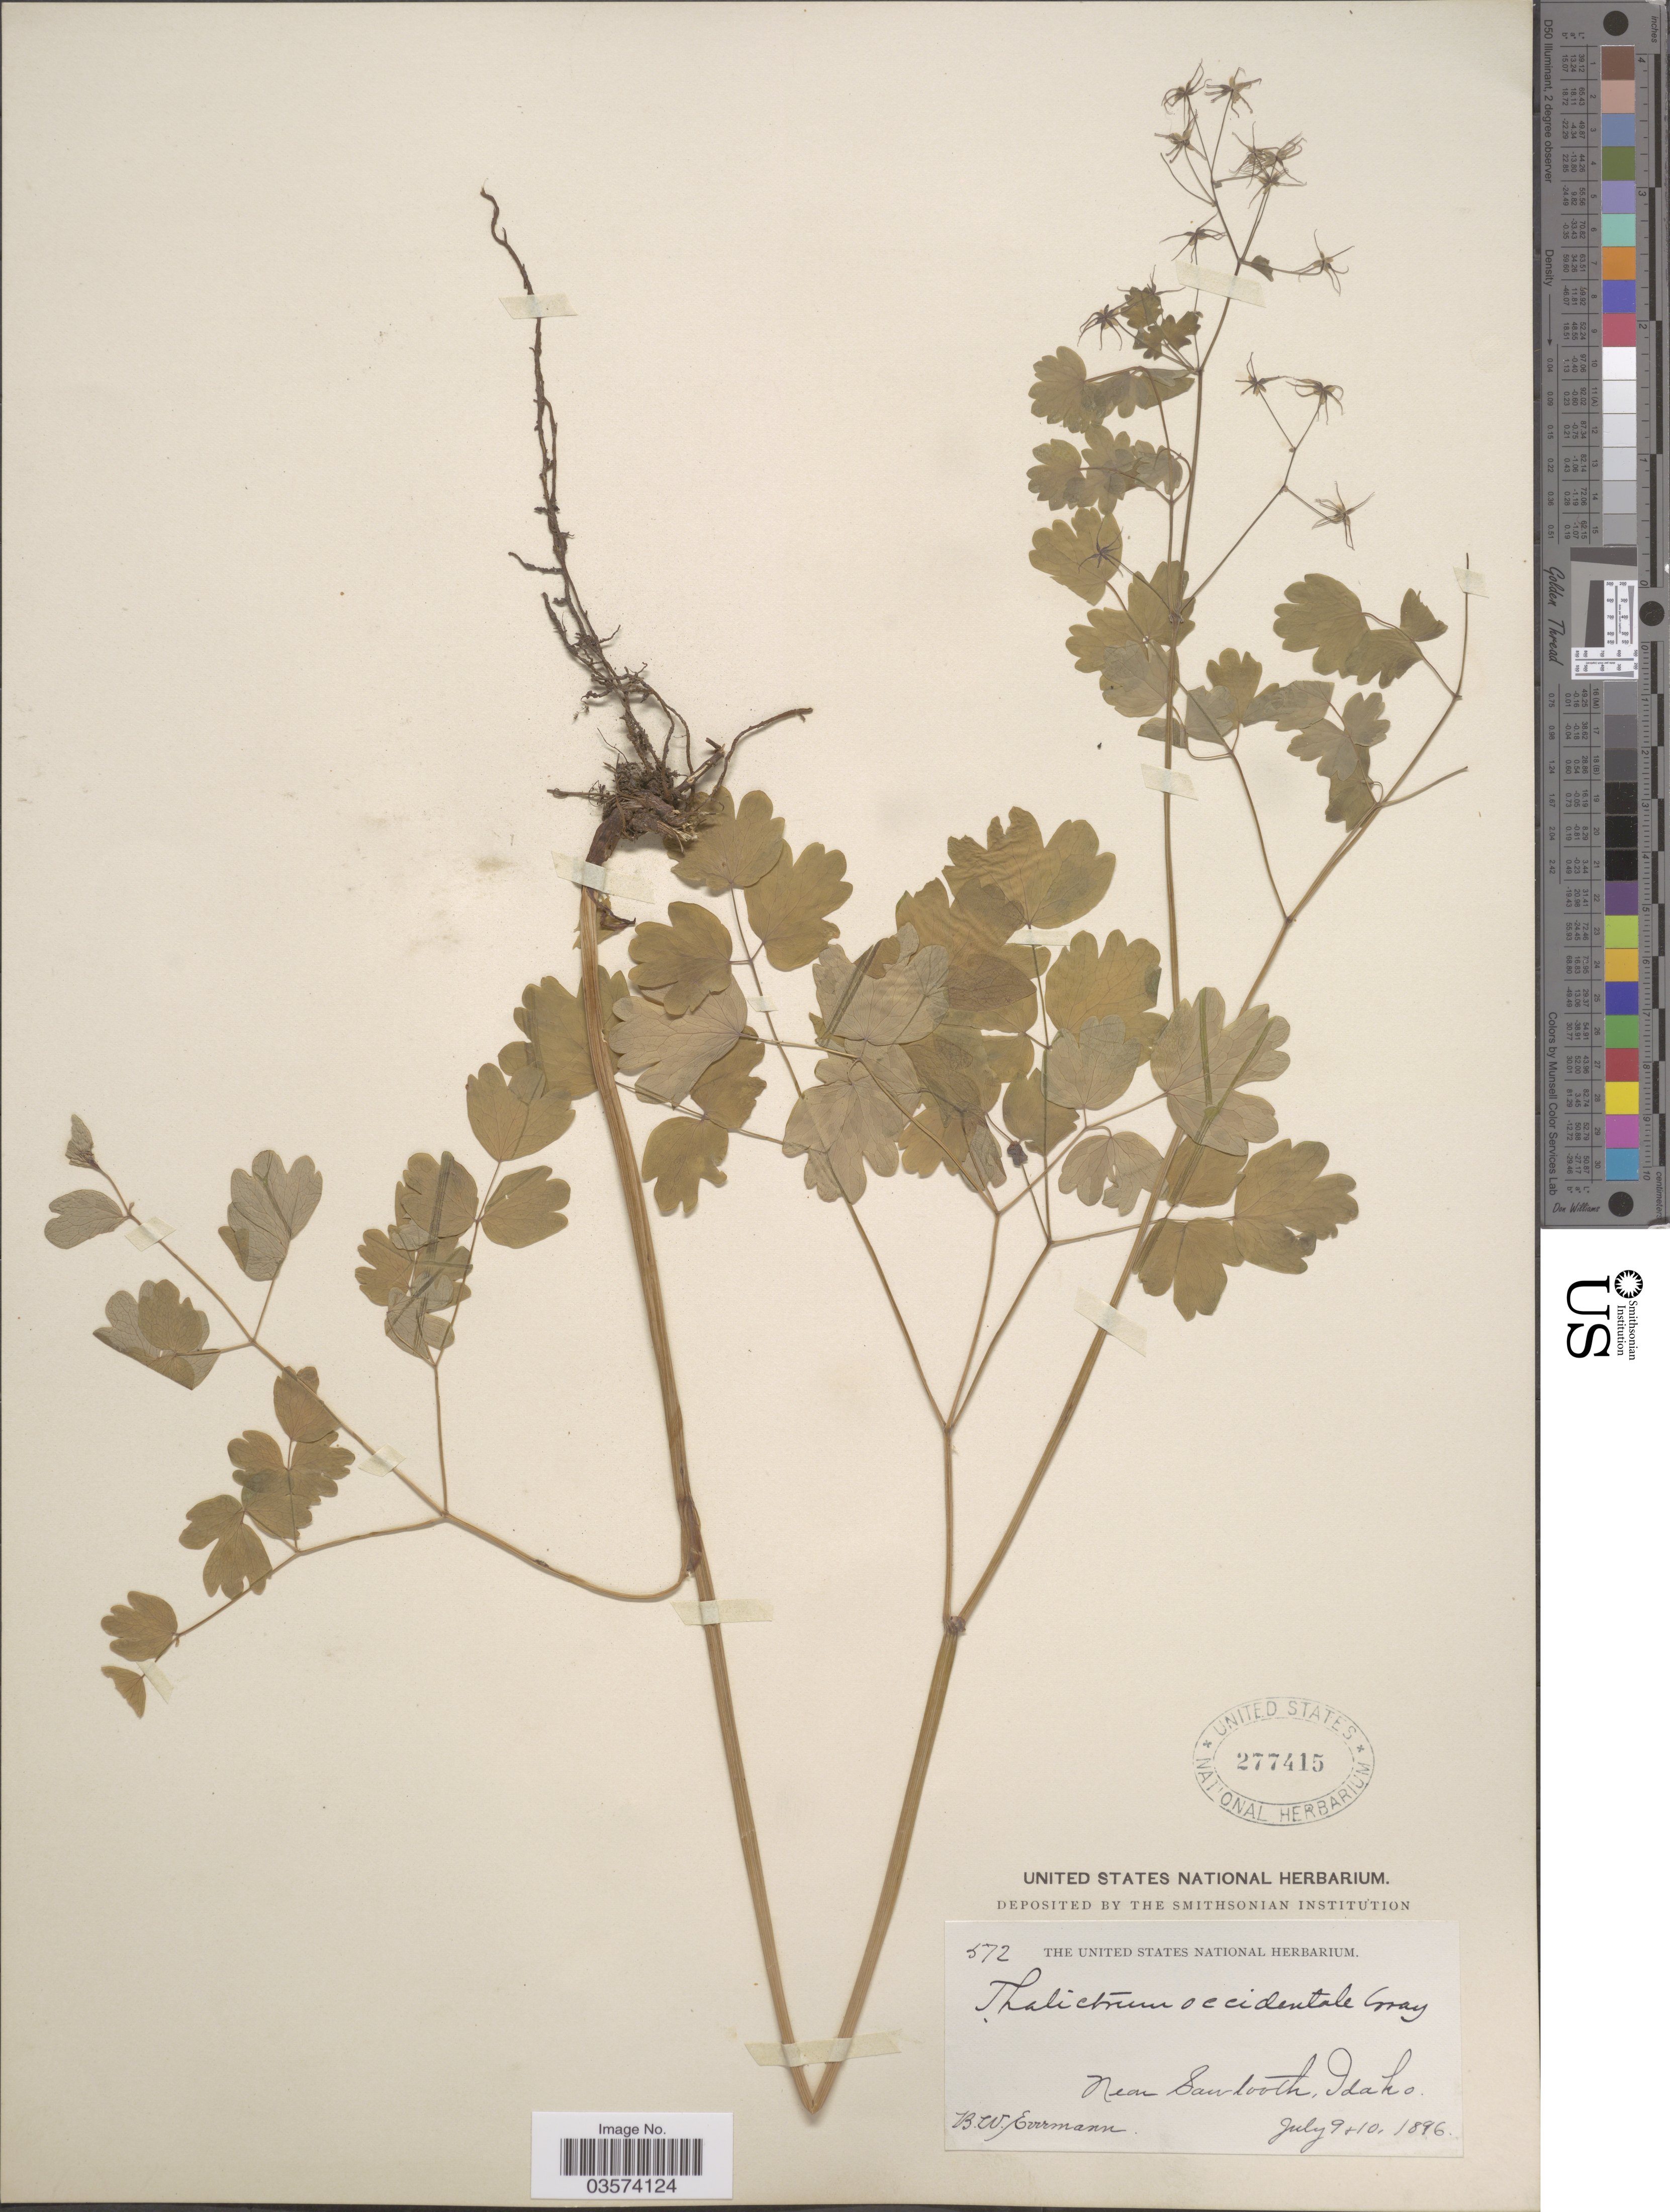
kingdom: Plantae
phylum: Tracheophyta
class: Magnoliopsida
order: Ranunculales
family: Ranunculaceae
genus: Thalictrum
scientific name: Thalictrum occidentale var. palousense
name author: H. St. John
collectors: B. W. Evermann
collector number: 572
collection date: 1896-07-09/1896-07-10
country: United States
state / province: Idaho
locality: Near Sawtooth.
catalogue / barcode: US 277415